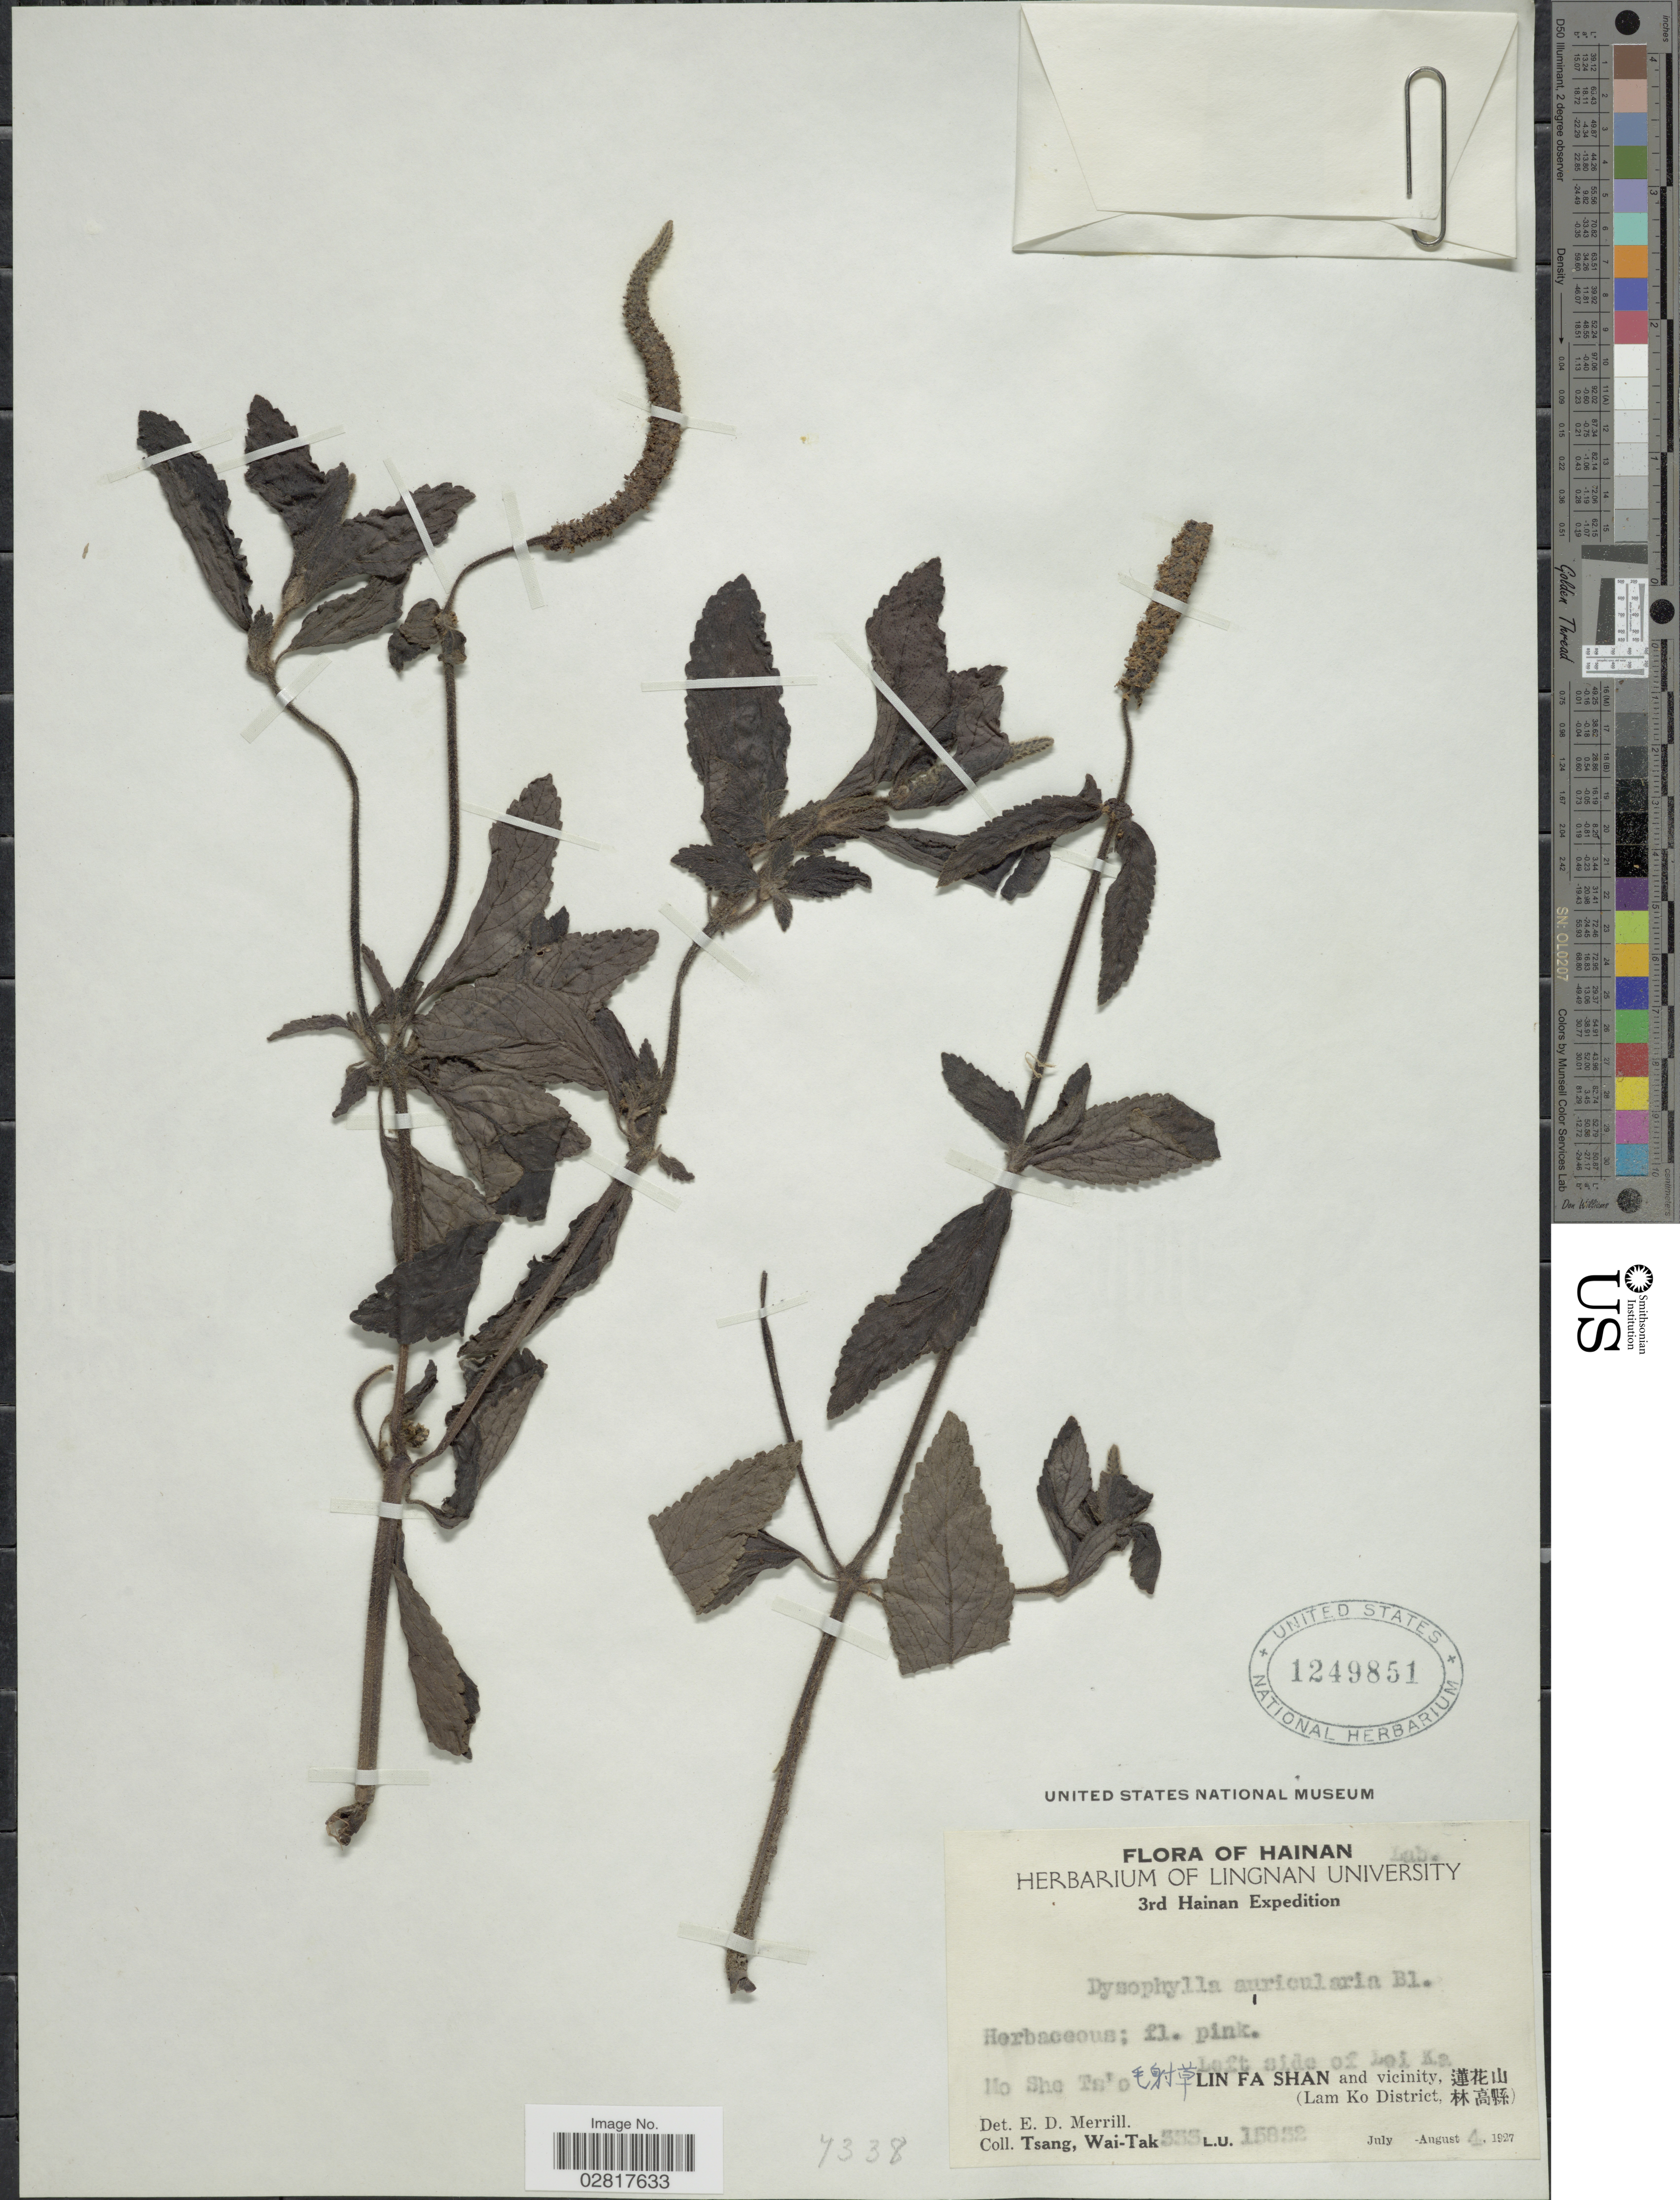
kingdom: Plantae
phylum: Tracheophyta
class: Magnoliopsida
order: Lamiales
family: Lamiaceae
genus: Pogostemon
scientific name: Pogostemon auricularius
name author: (L.) Hassk.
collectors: W. T. Tsang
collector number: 333L.U.15832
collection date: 1927-08-04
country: China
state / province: Hainan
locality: Ho [interpreted] She Ts'o, left side of Lei Ka, Lin Fa Shan and vicinity, Lam Ko District).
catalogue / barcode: US 1249851